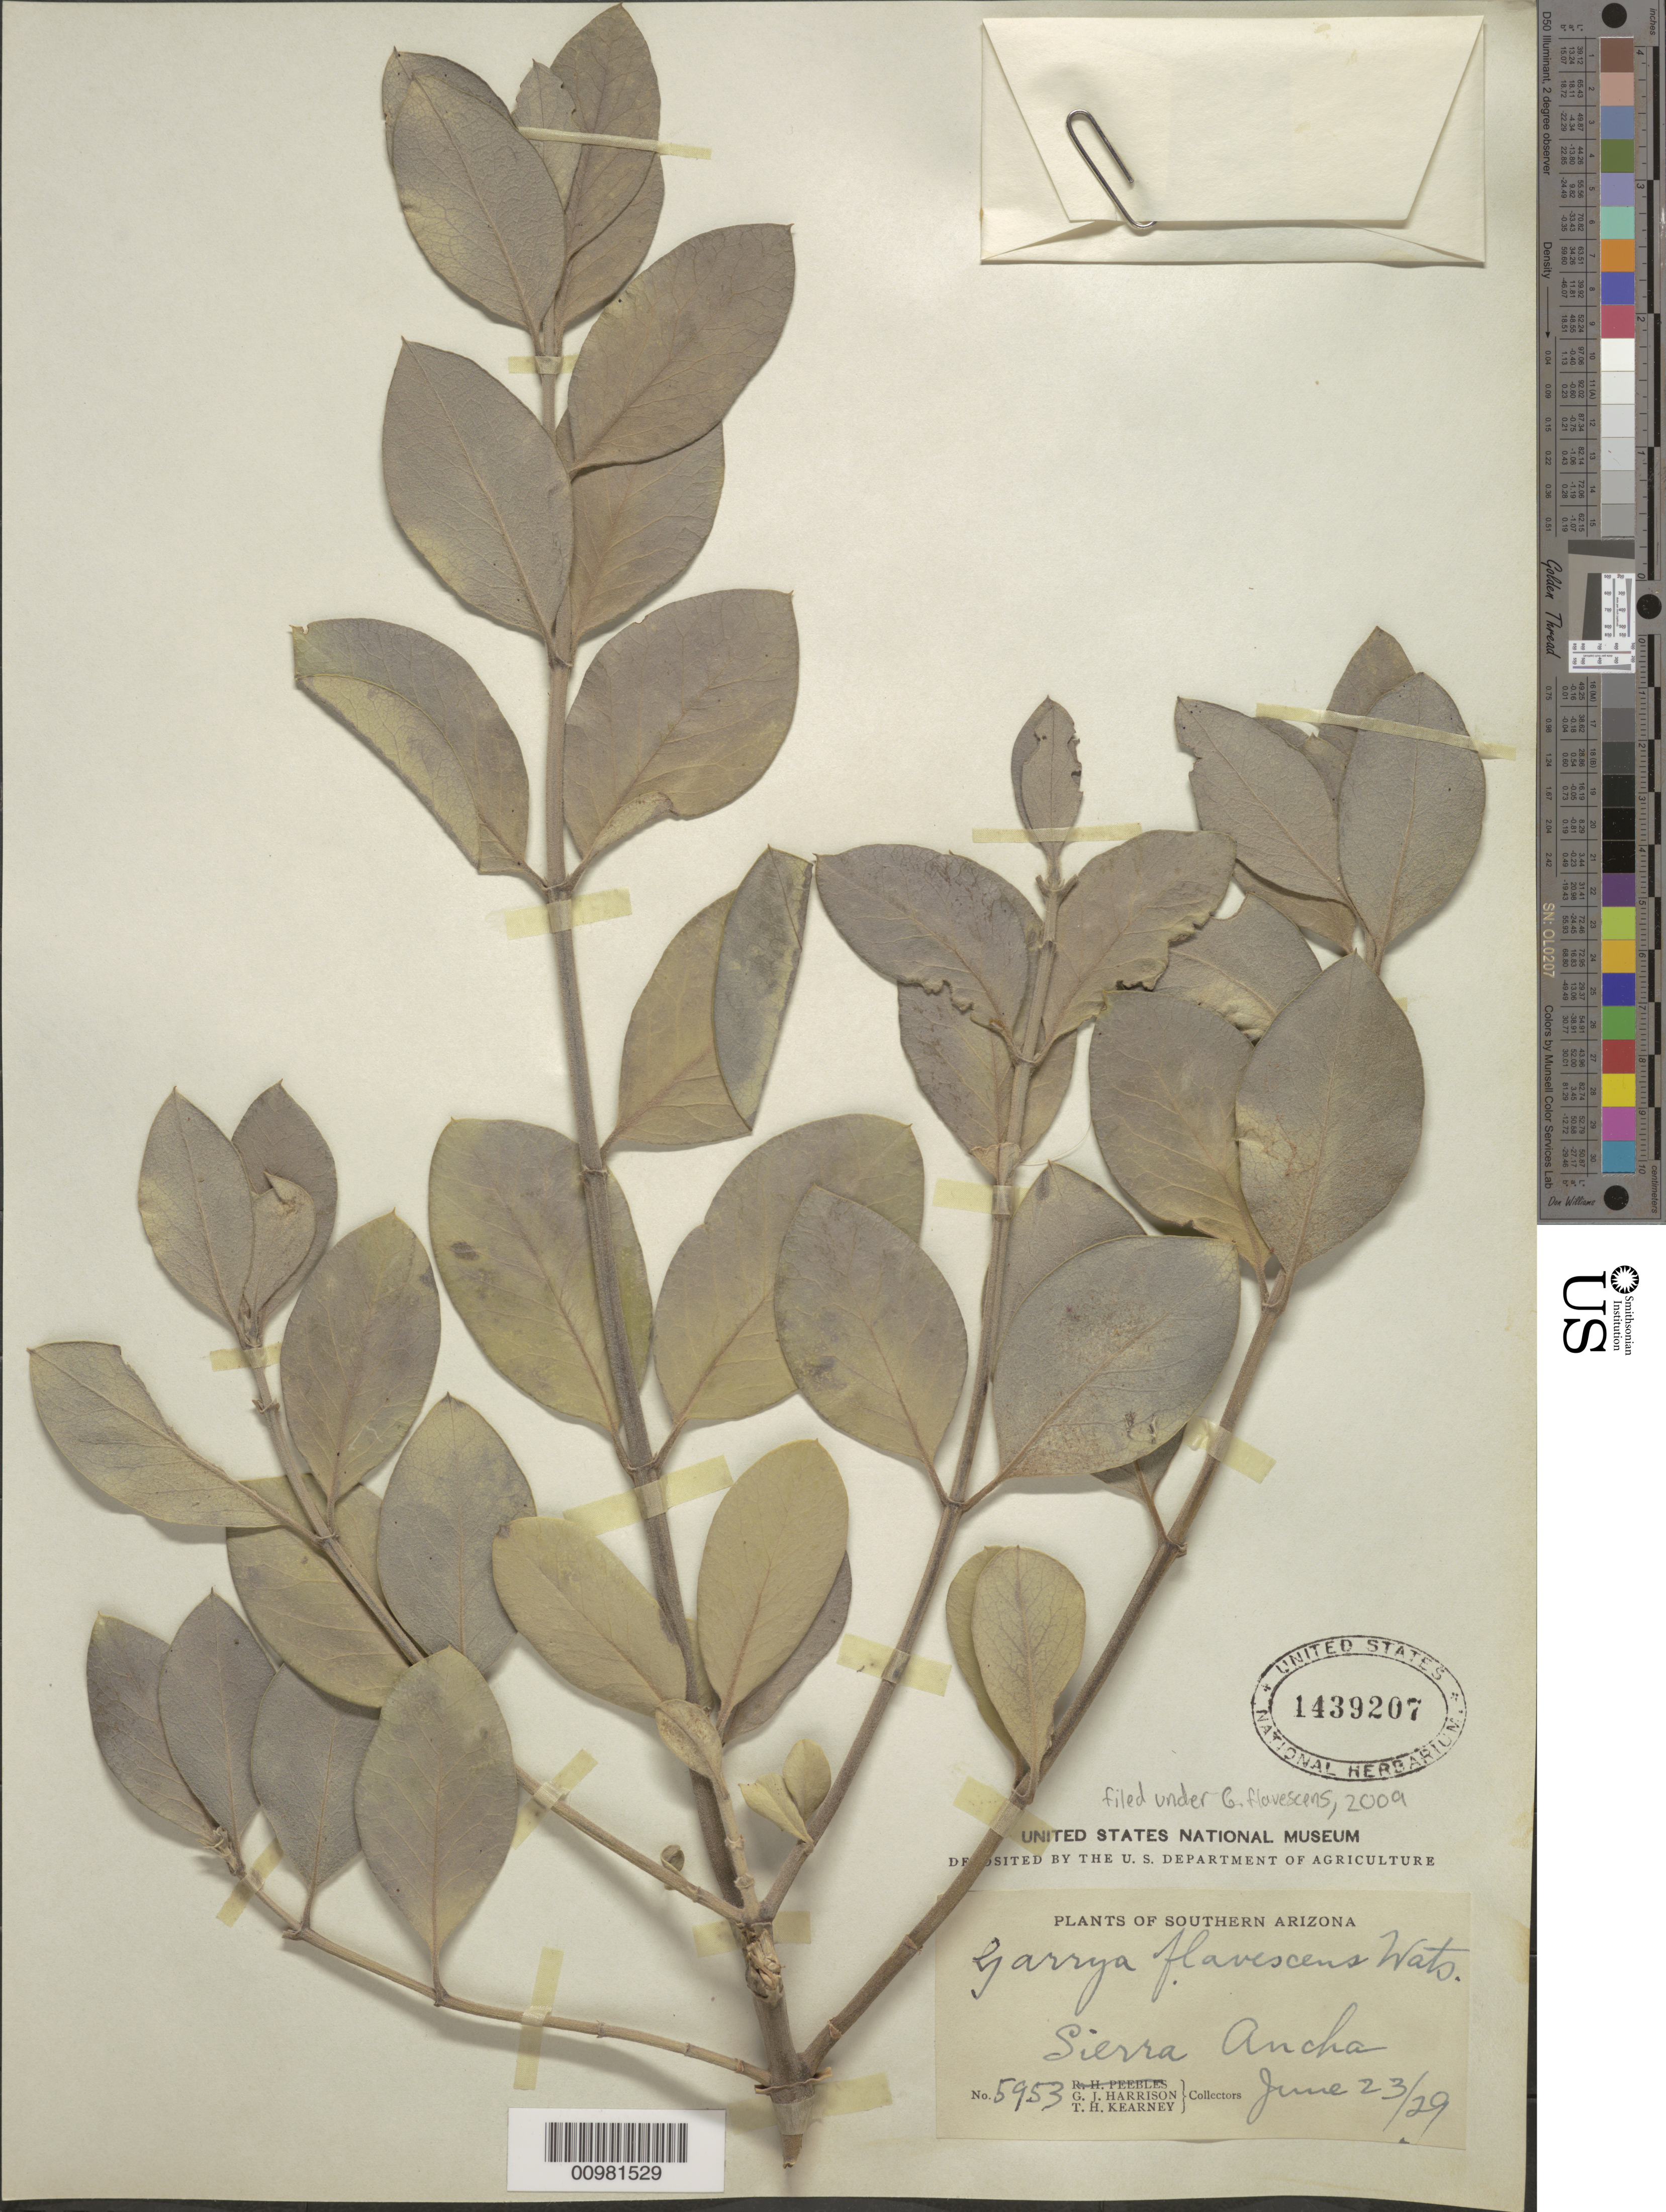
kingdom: Plantae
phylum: Tracheophyta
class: Magnoliopsida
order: Garryales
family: Garryaceae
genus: Garrya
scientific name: Garrya flavescens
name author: S. Watson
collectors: G. J. Harrison & T. H. Kearney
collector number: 5953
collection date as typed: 23 Jun 1929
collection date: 1929-06-23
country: United States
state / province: Arizona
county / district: Gila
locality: Sierra Ancha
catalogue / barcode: US 1439207